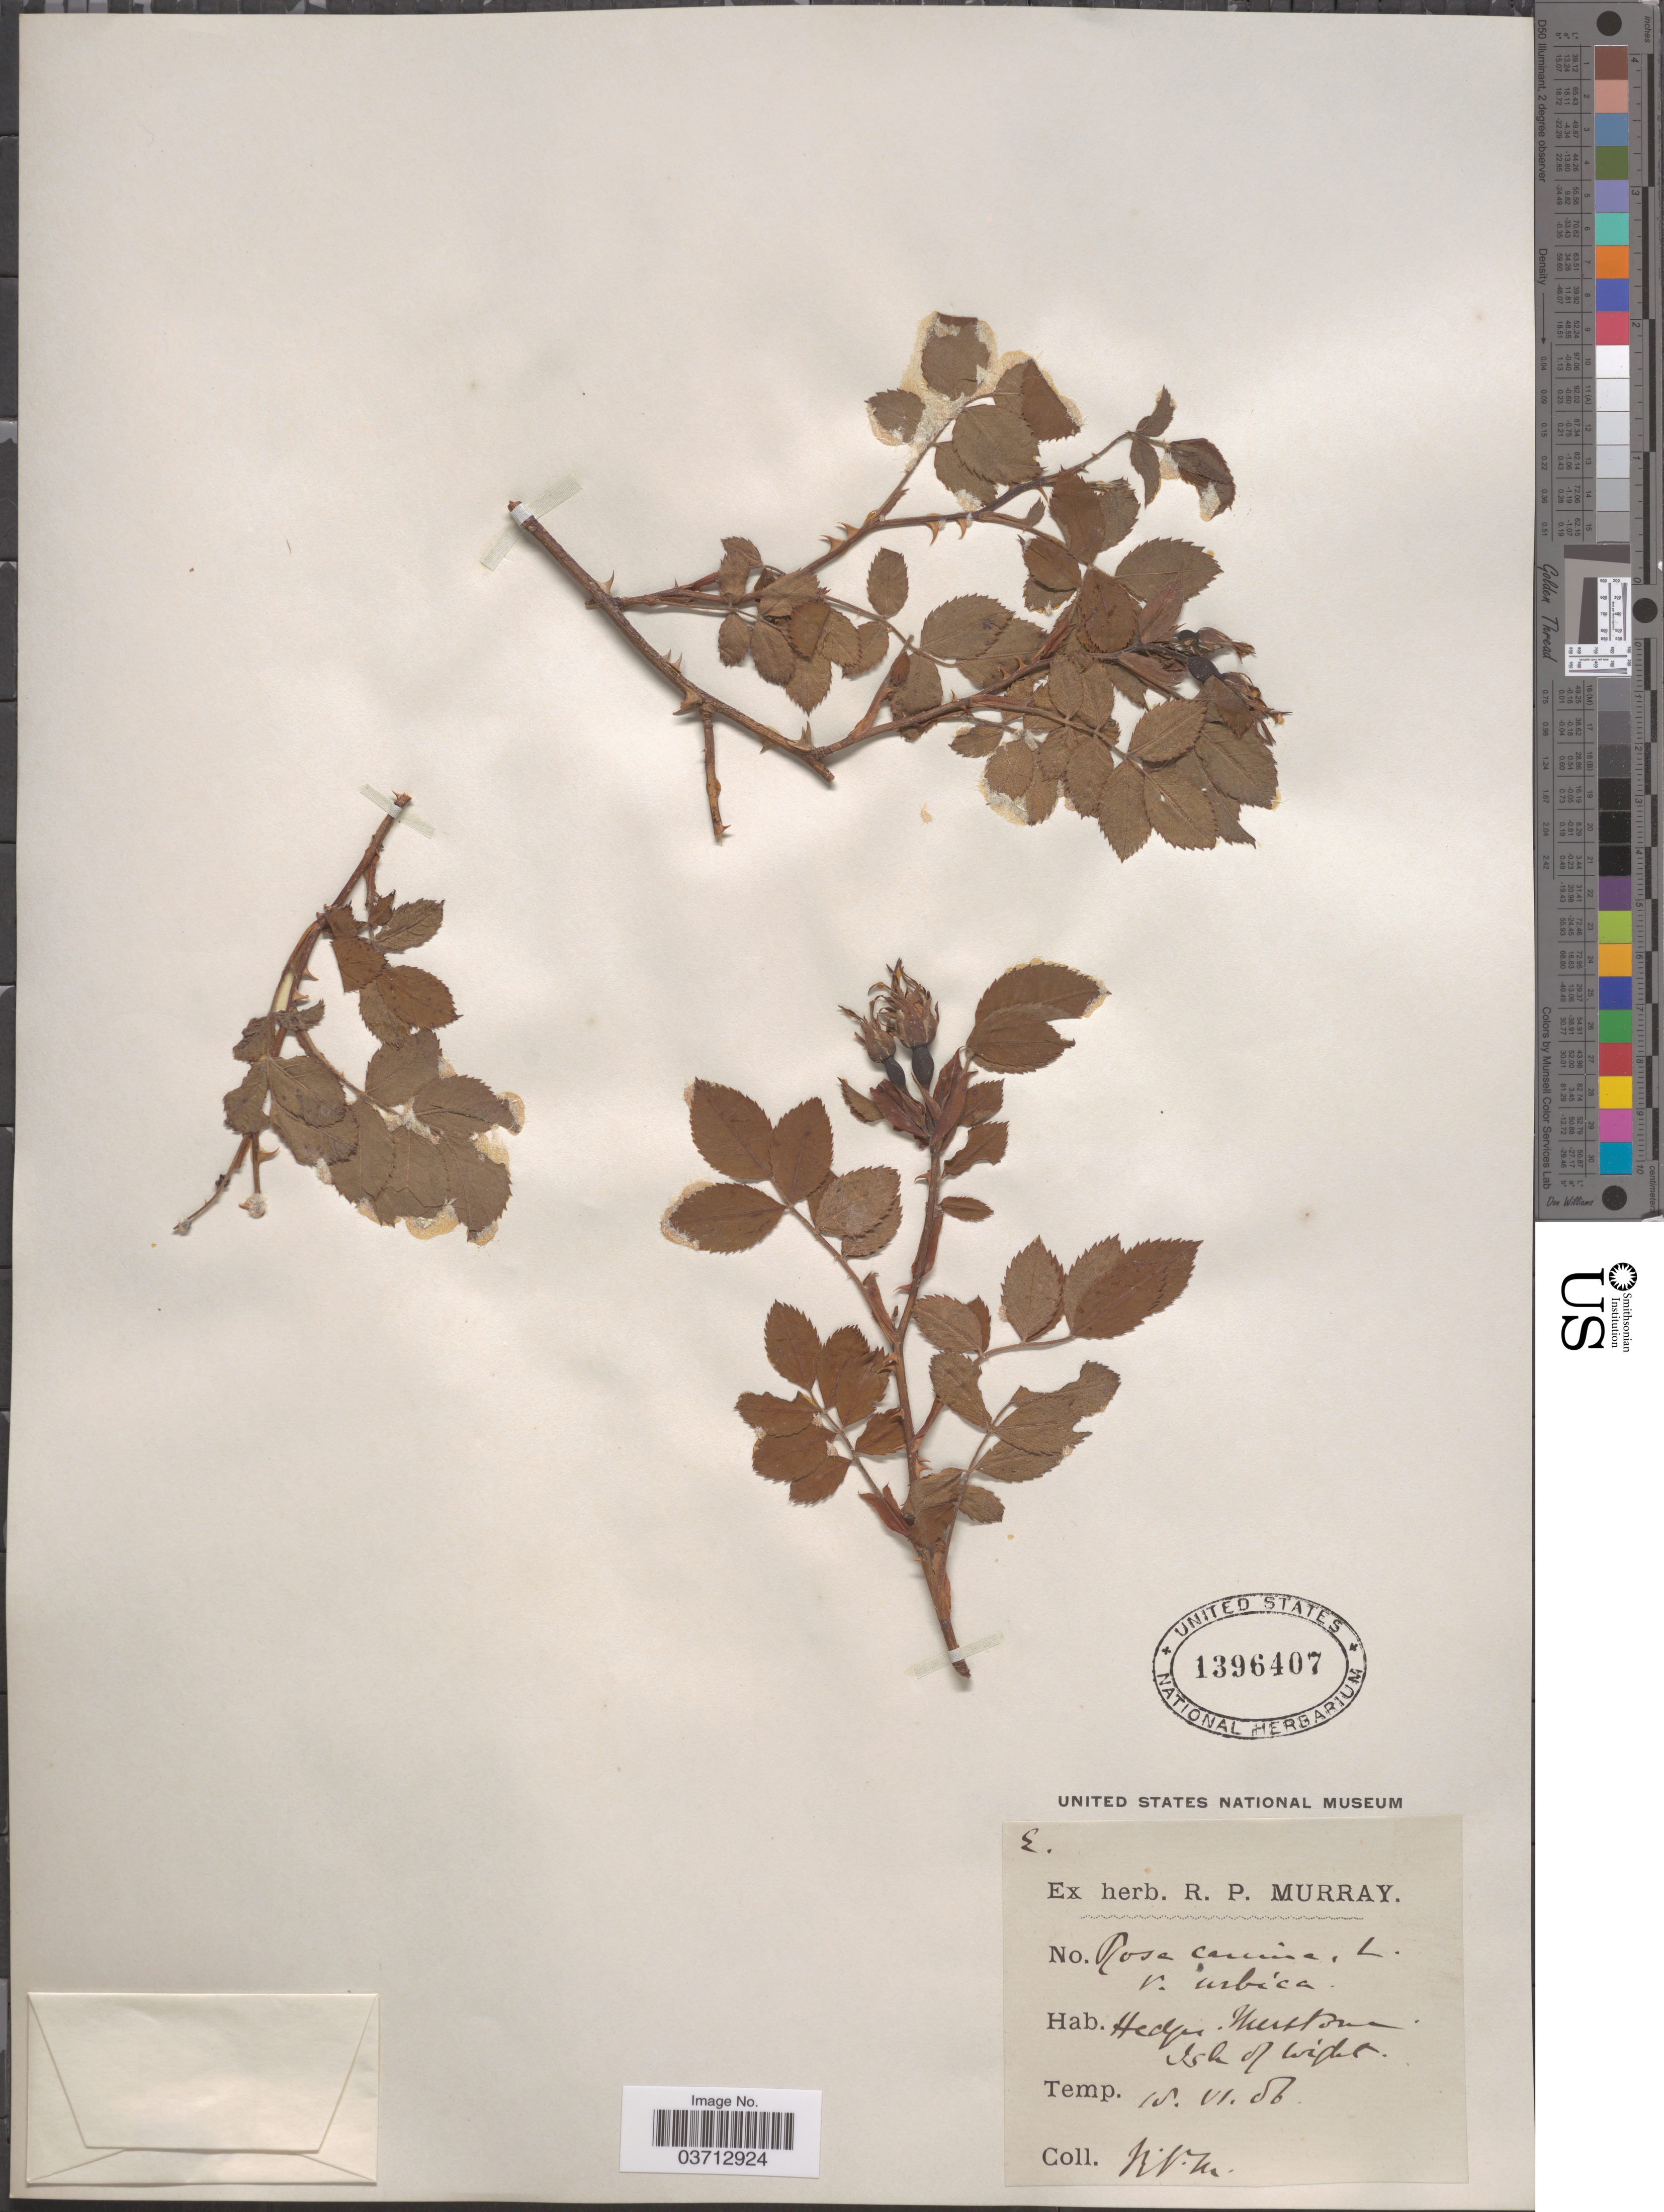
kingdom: Plantae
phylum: Tracheophyta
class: Magnoliopsida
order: Rosales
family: Rosaceae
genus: Rosa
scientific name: Rosa canina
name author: L.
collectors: R. P. Murray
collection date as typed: Transcribed d/m/y: 15/6/86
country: United Kingdom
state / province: England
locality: Hedge. Mustone. Isle of Wight.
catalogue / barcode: US 1396407